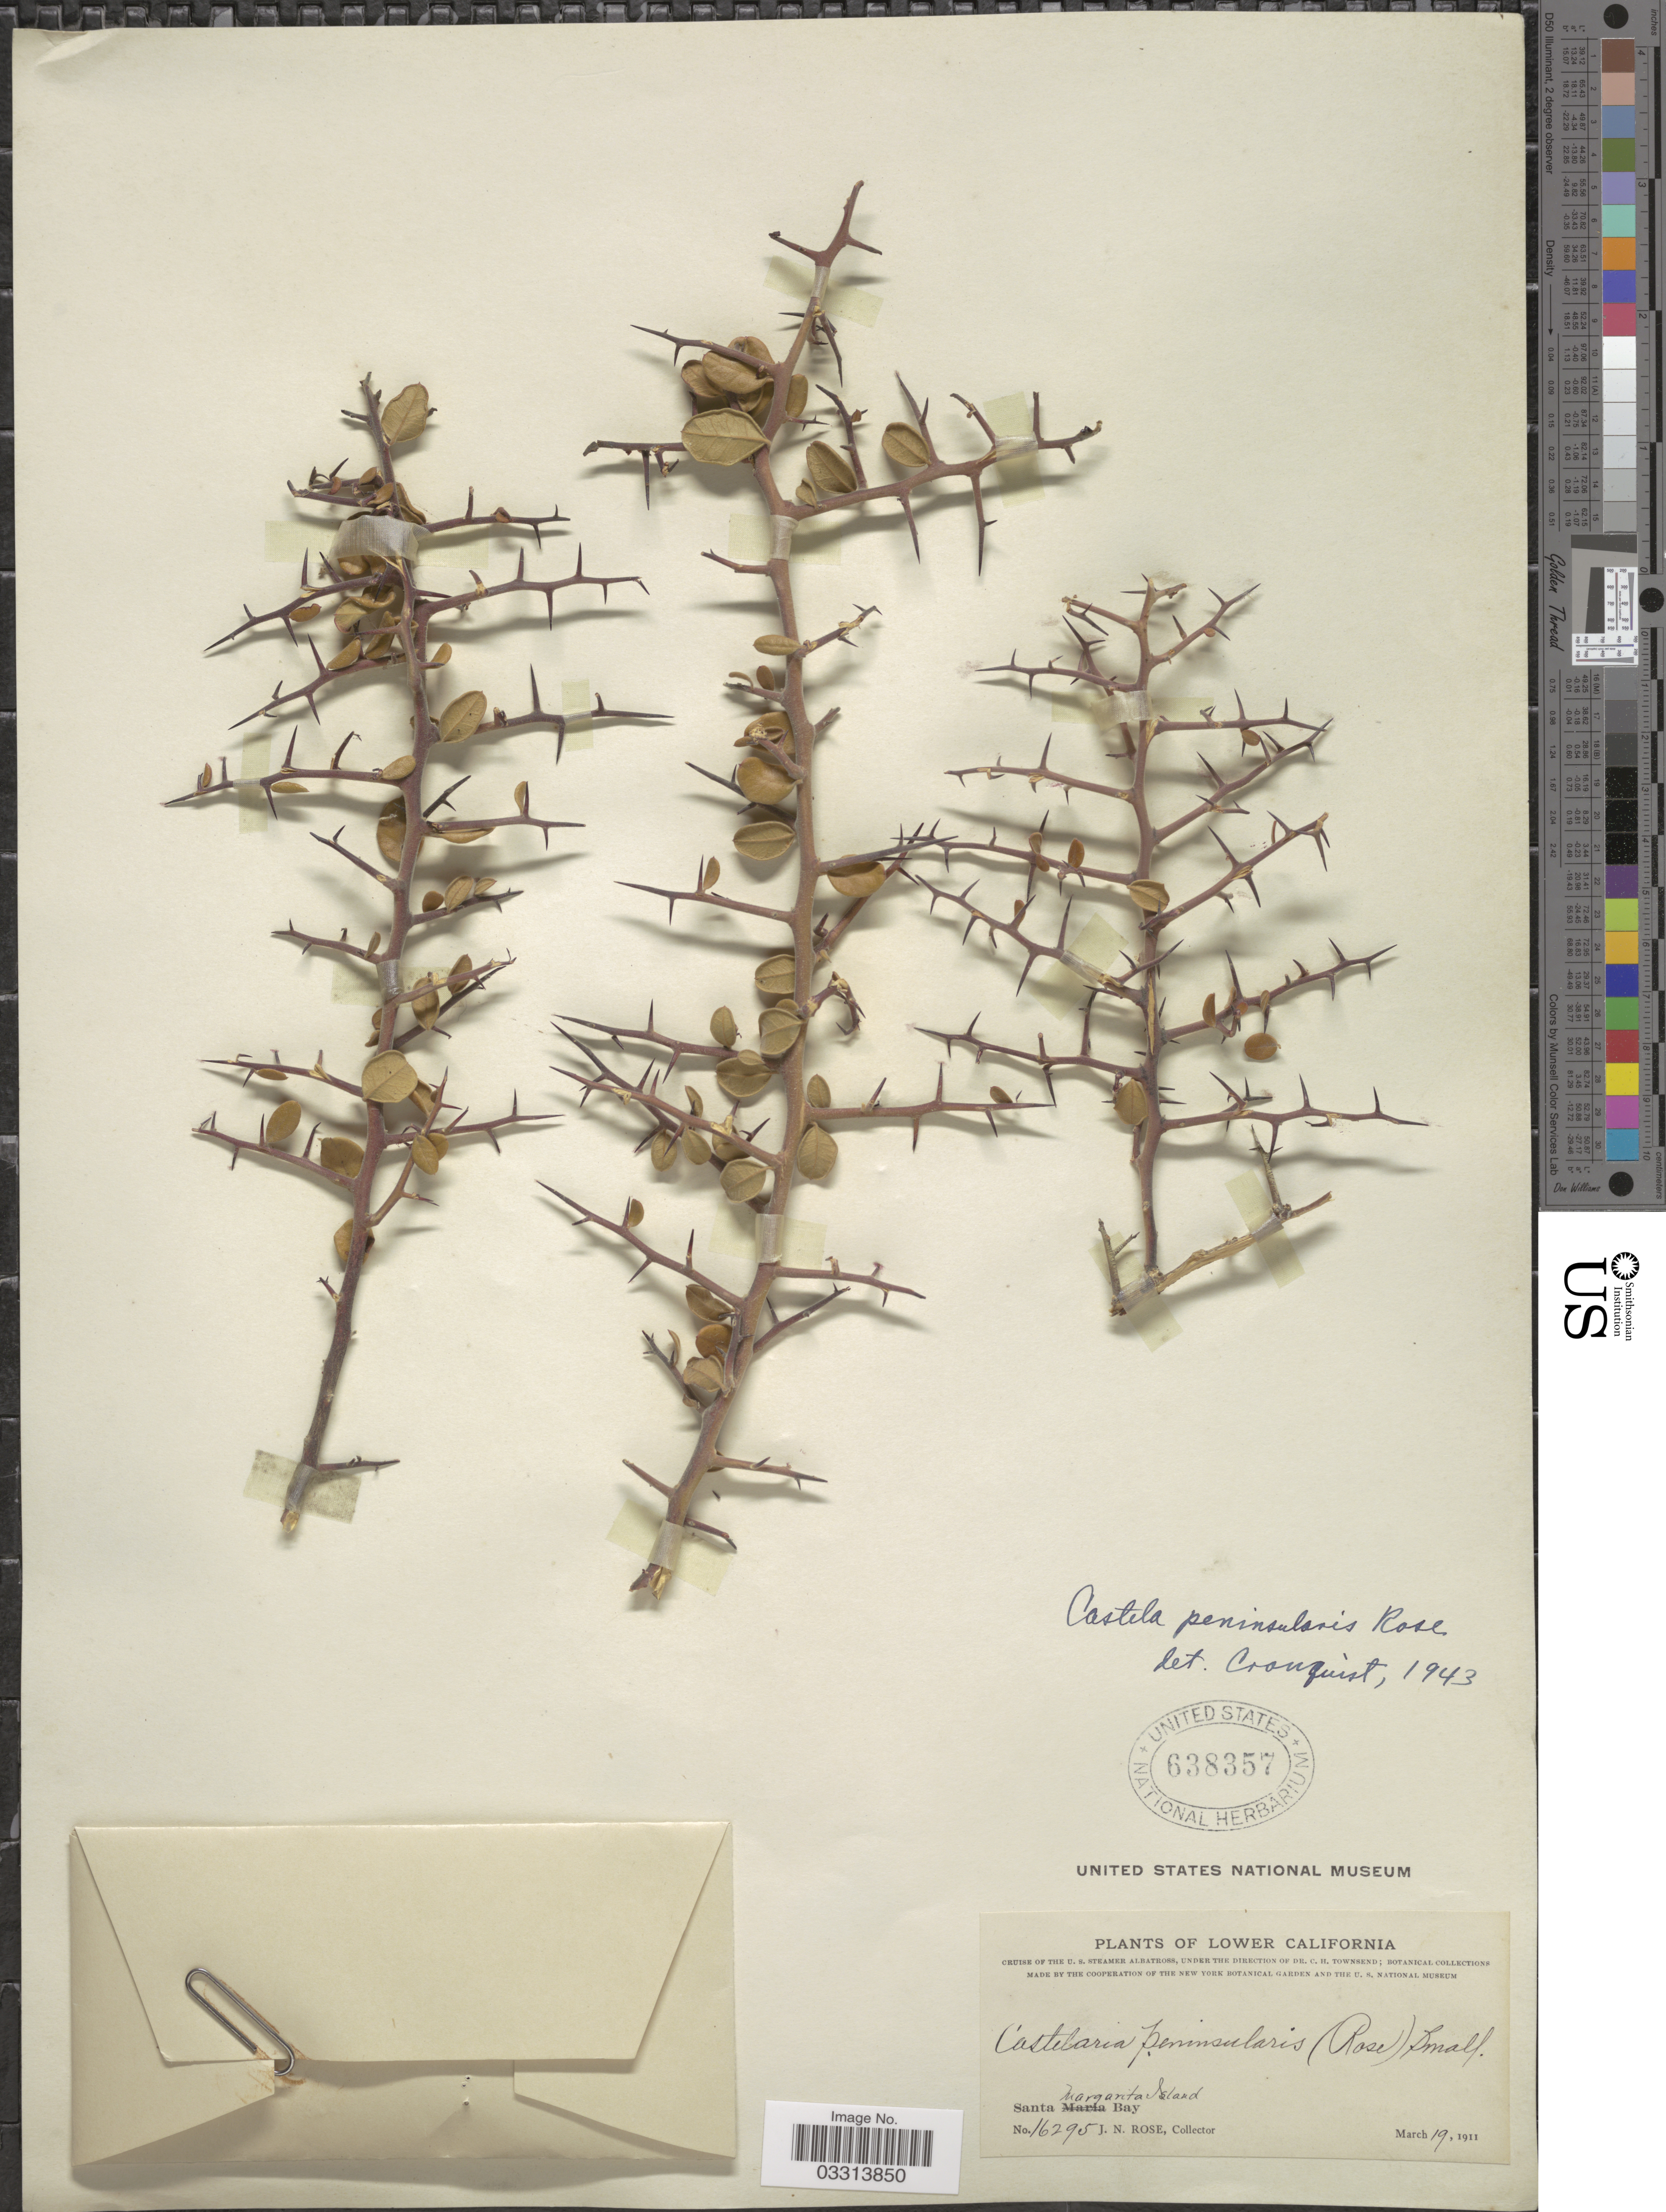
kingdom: Plantae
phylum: Tracheophyta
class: Magnoliopsida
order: Sapindales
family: Simaroubaceae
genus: Castela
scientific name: Castela peninsularis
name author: Rose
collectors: J. N. Rose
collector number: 16295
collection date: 1911-03-19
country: Mexico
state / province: Baja California Sur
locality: Lower California, Santa Margarita Island.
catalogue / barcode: US 638357